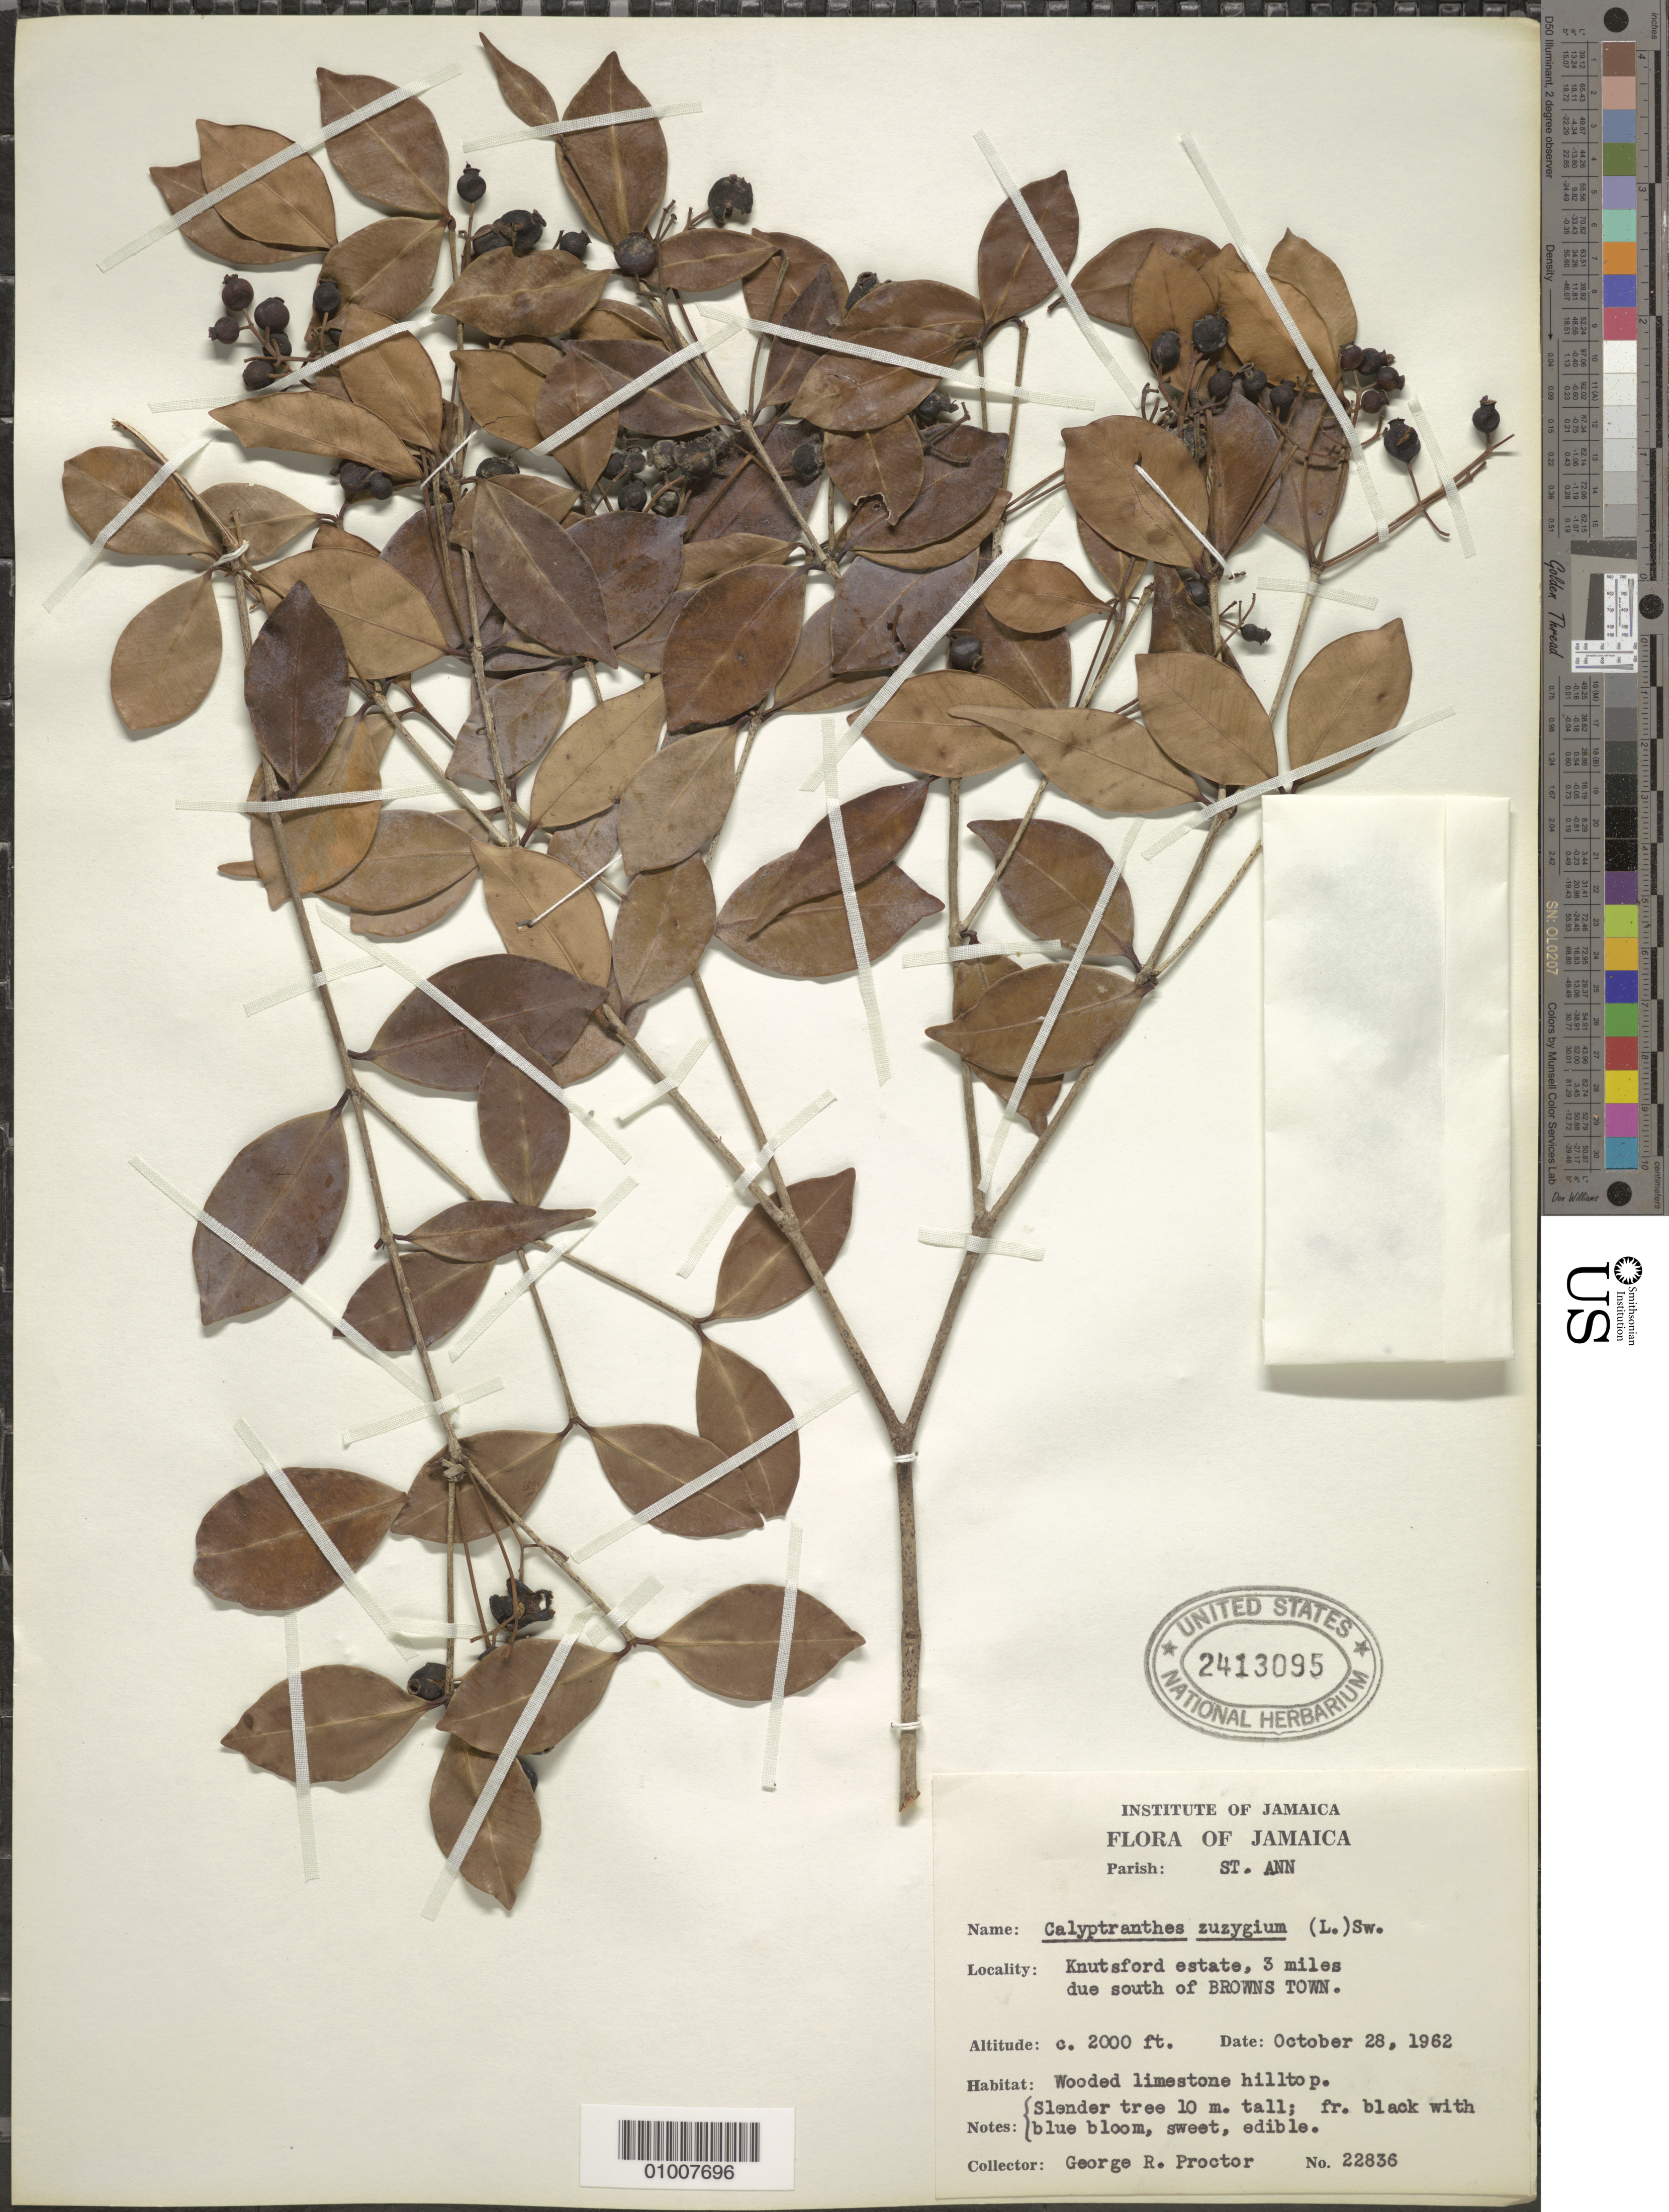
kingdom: Plantae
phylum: Tracheophyta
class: Magnoliopsida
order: Myrtales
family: Myrtaceae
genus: Myrcia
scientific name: Myrcia zuzygium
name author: (L.) A.R. Lourenço & E. Lucas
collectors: G. R. Proctor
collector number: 22836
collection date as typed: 28 Oct 1962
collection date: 1962-10-28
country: Jamaica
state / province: Saint Ann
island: Jamaica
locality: Knutsford estate, 3 miles due south of Browns Town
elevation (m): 610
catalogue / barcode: US 2413095